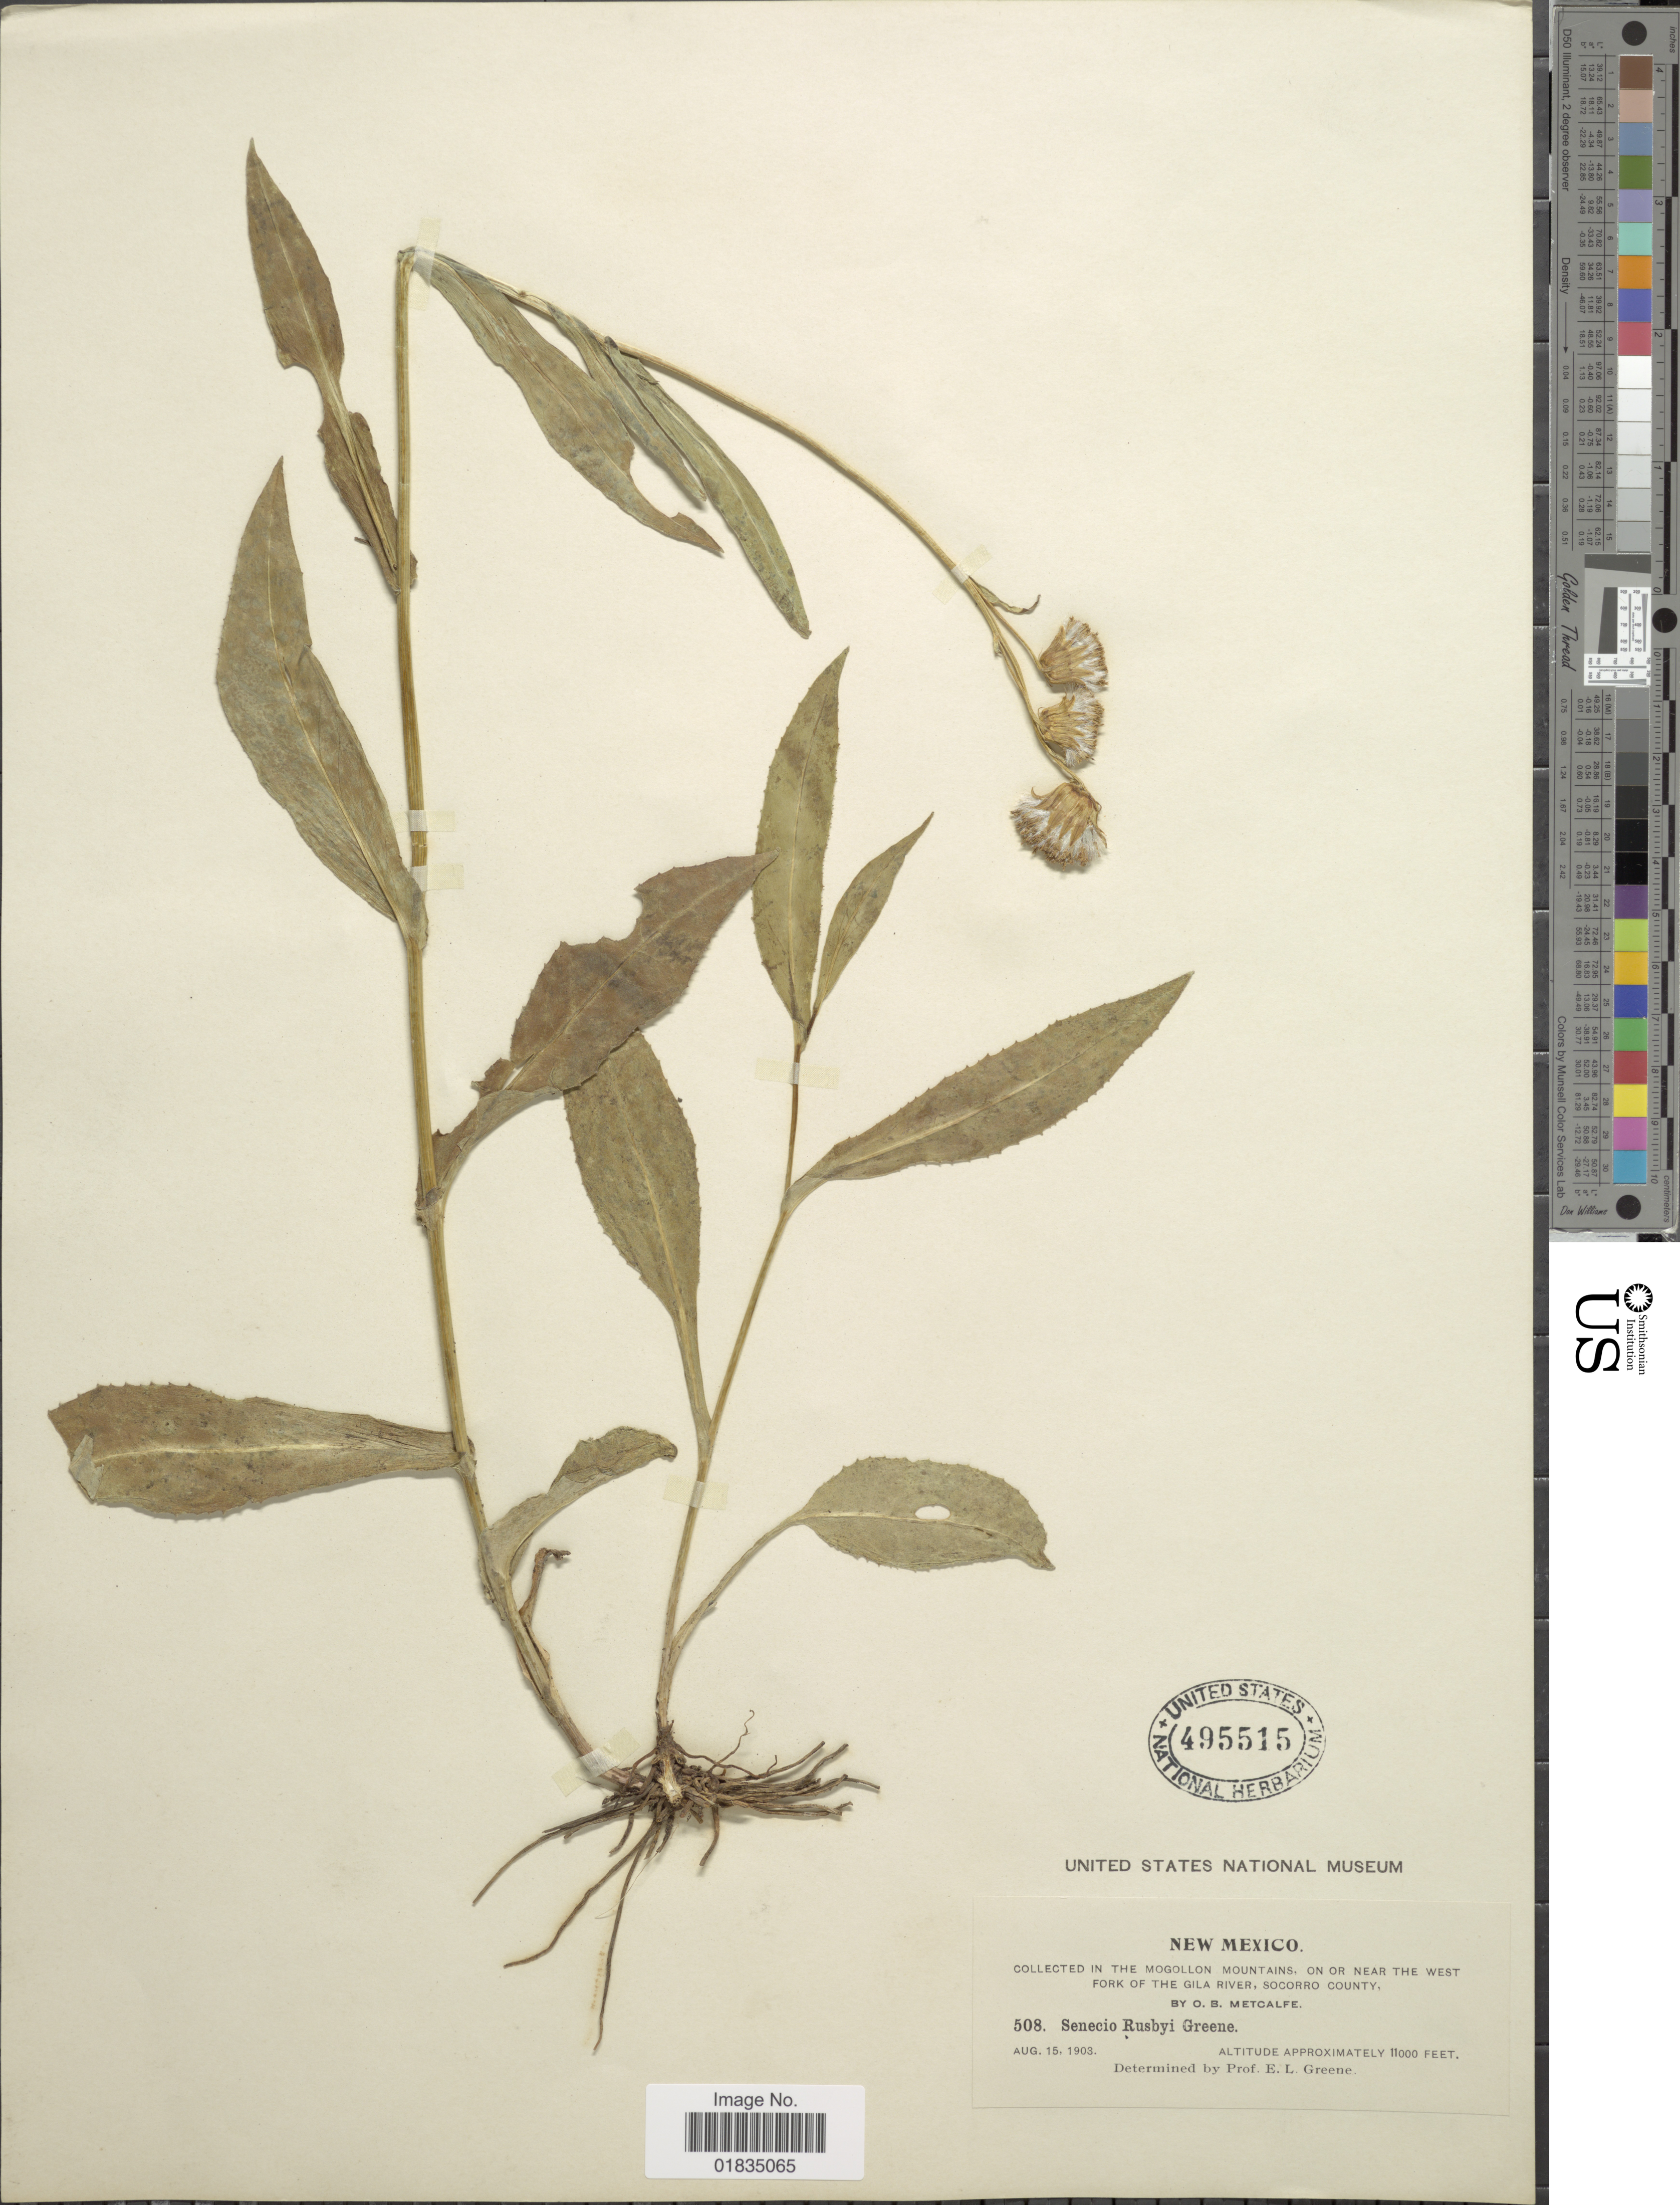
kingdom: Plantae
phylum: Tracheophyta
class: Magnoliopsida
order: Asterales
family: Asteraceae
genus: Senecio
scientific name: Senecio bigelovii var. bigelovii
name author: A. Gray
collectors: O. B. Metcalfe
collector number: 508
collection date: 1903-08-15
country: United States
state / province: New Mexico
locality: The Mogollon Mountains, in or near the west Fork of the Gila River, Socorro County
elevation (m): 3353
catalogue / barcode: US 495515